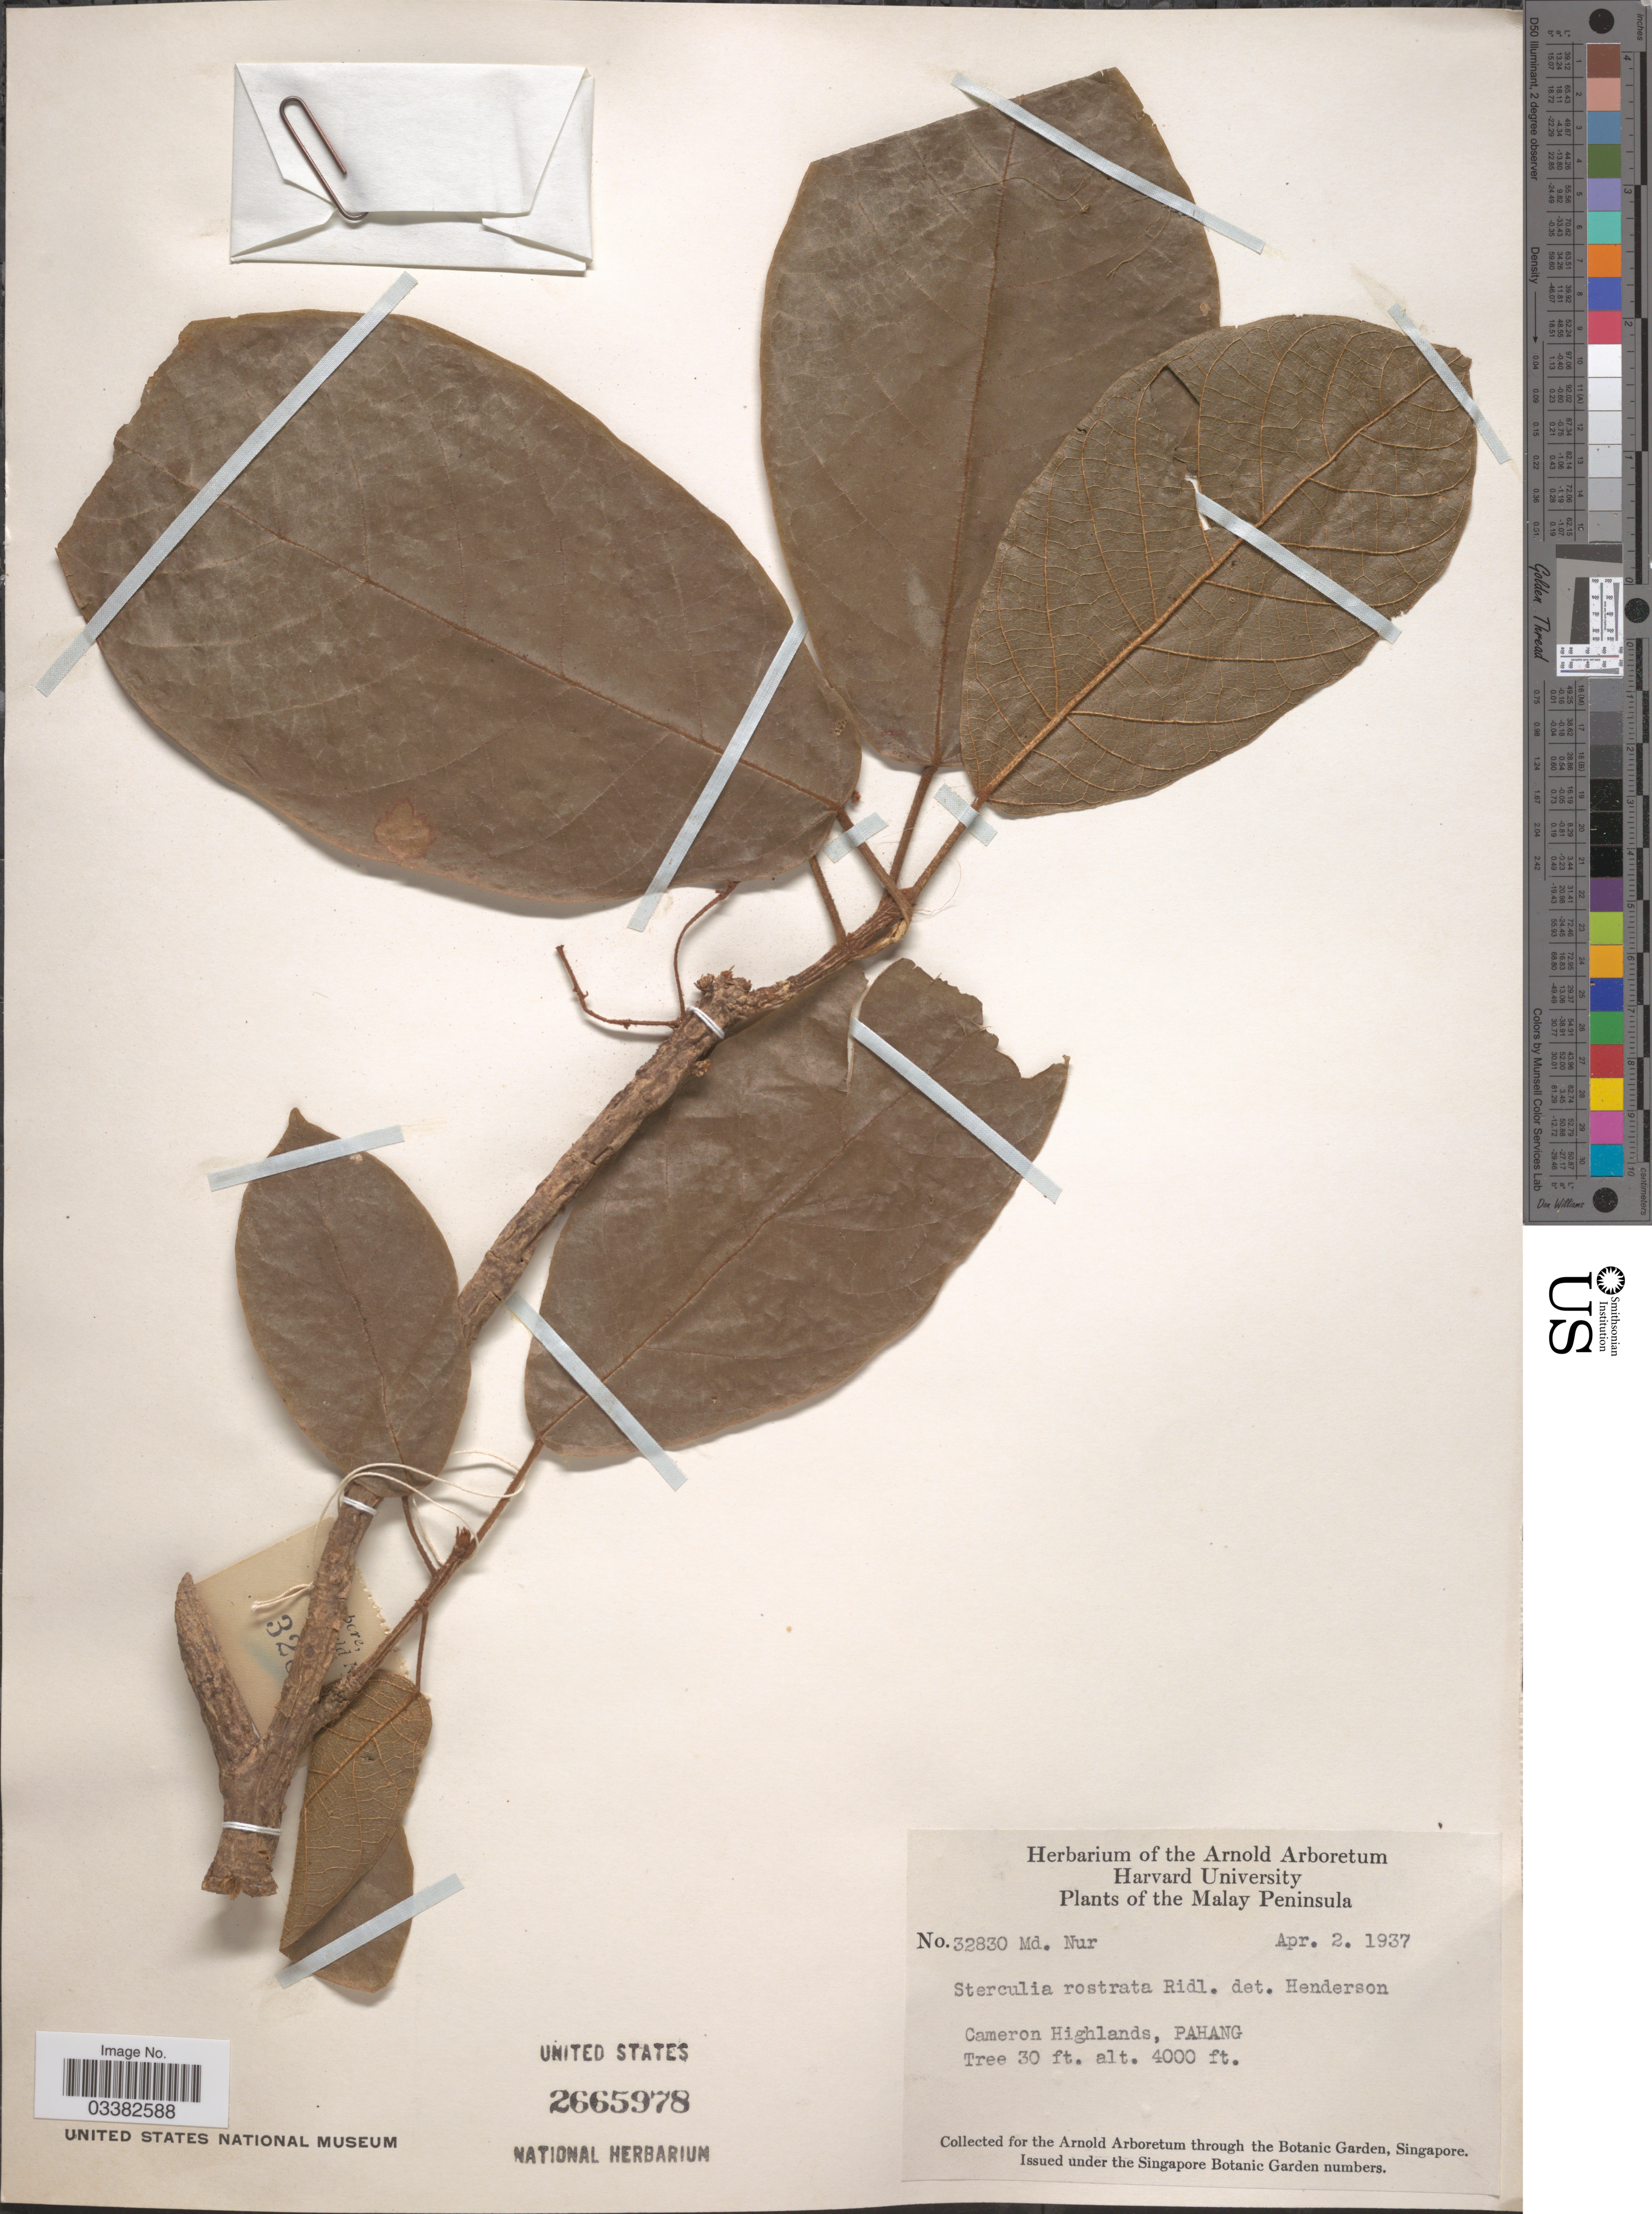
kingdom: Plantae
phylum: Tracheophyta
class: Magnoliopsida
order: Malvales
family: Malvaceae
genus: Sterculia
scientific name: Sterculia rostrata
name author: Ridl.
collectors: M. Nur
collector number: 32830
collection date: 1937-04-02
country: Malaysia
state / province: Pahang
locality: Malay Peninsula. Cameron Highlands.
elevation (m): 1219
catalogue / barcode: US 2665978